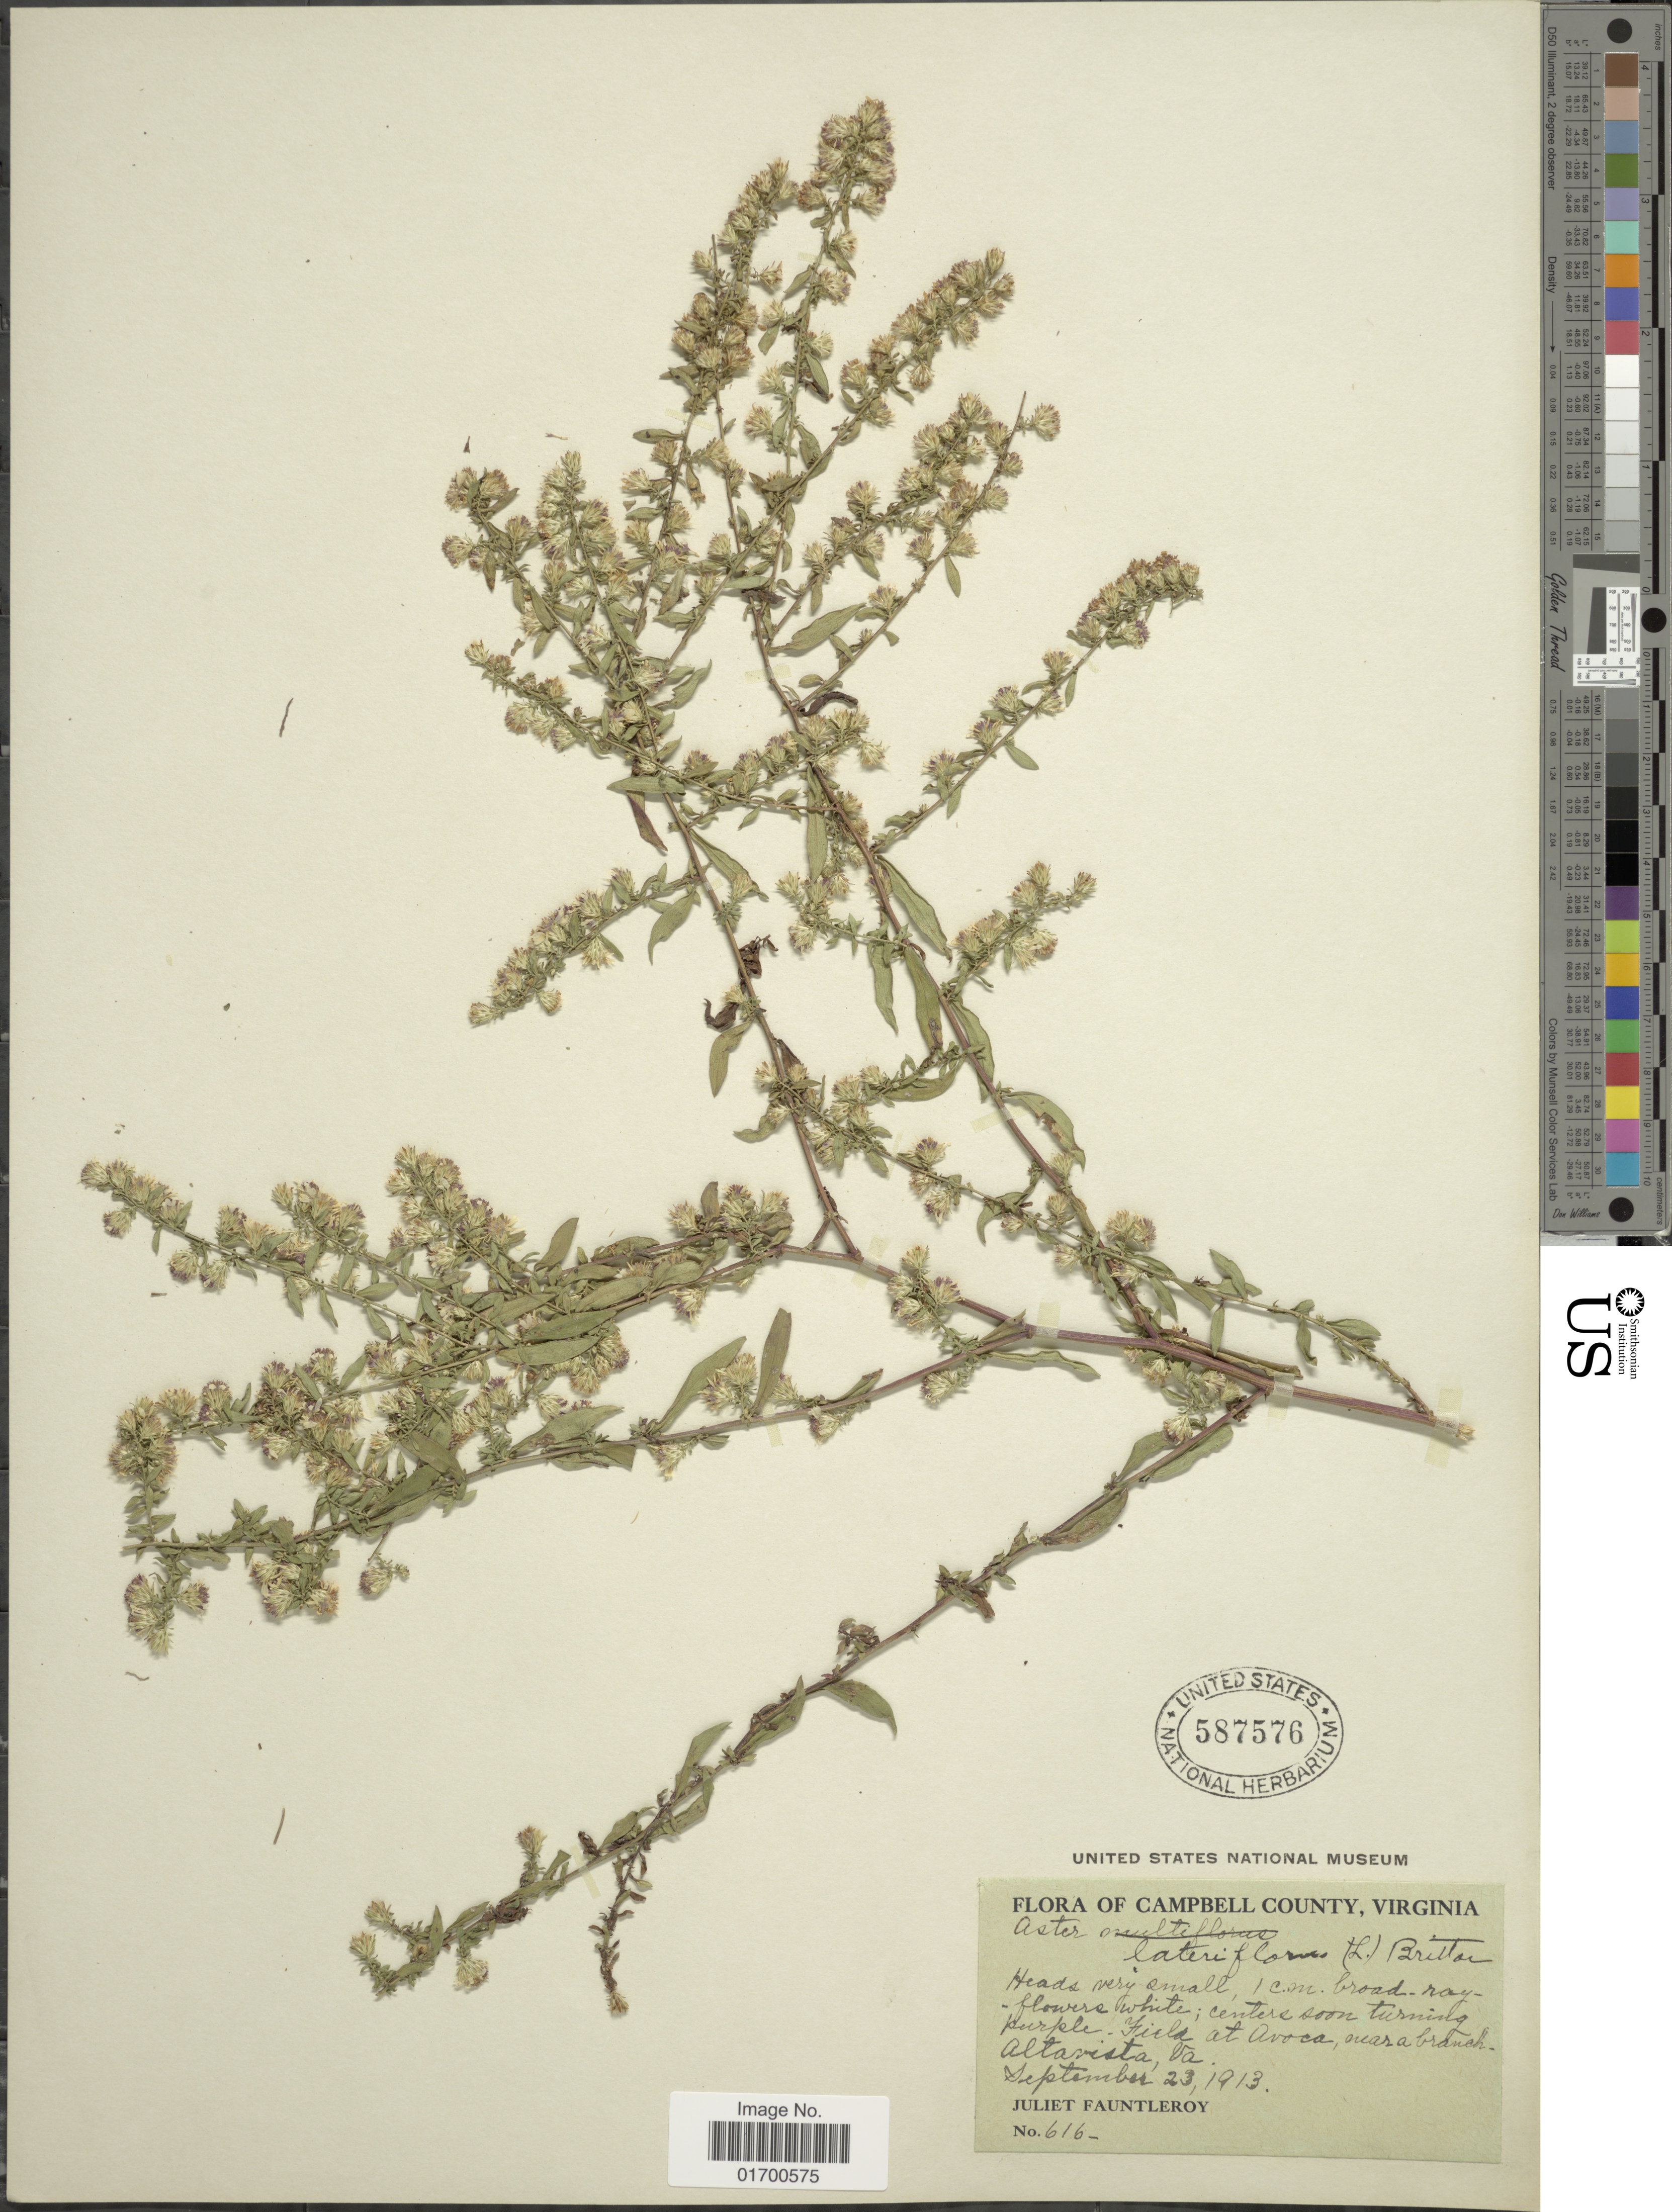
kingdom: Plantae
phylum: Tracheophyta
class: Magnoliopsida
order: Asterales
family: Asteraceae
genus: Symphyotrichum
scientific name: Symphyotrichum lateriflorum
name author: (L.) Á. Löve & D. Löve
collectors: J. Fauntleroy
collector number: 616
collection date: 1913-09-23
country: United States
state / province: Virginia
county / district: Campbell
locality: Campbell County, Field at Avoca, near a branch. Altavista, Va.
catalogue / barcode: US 587576